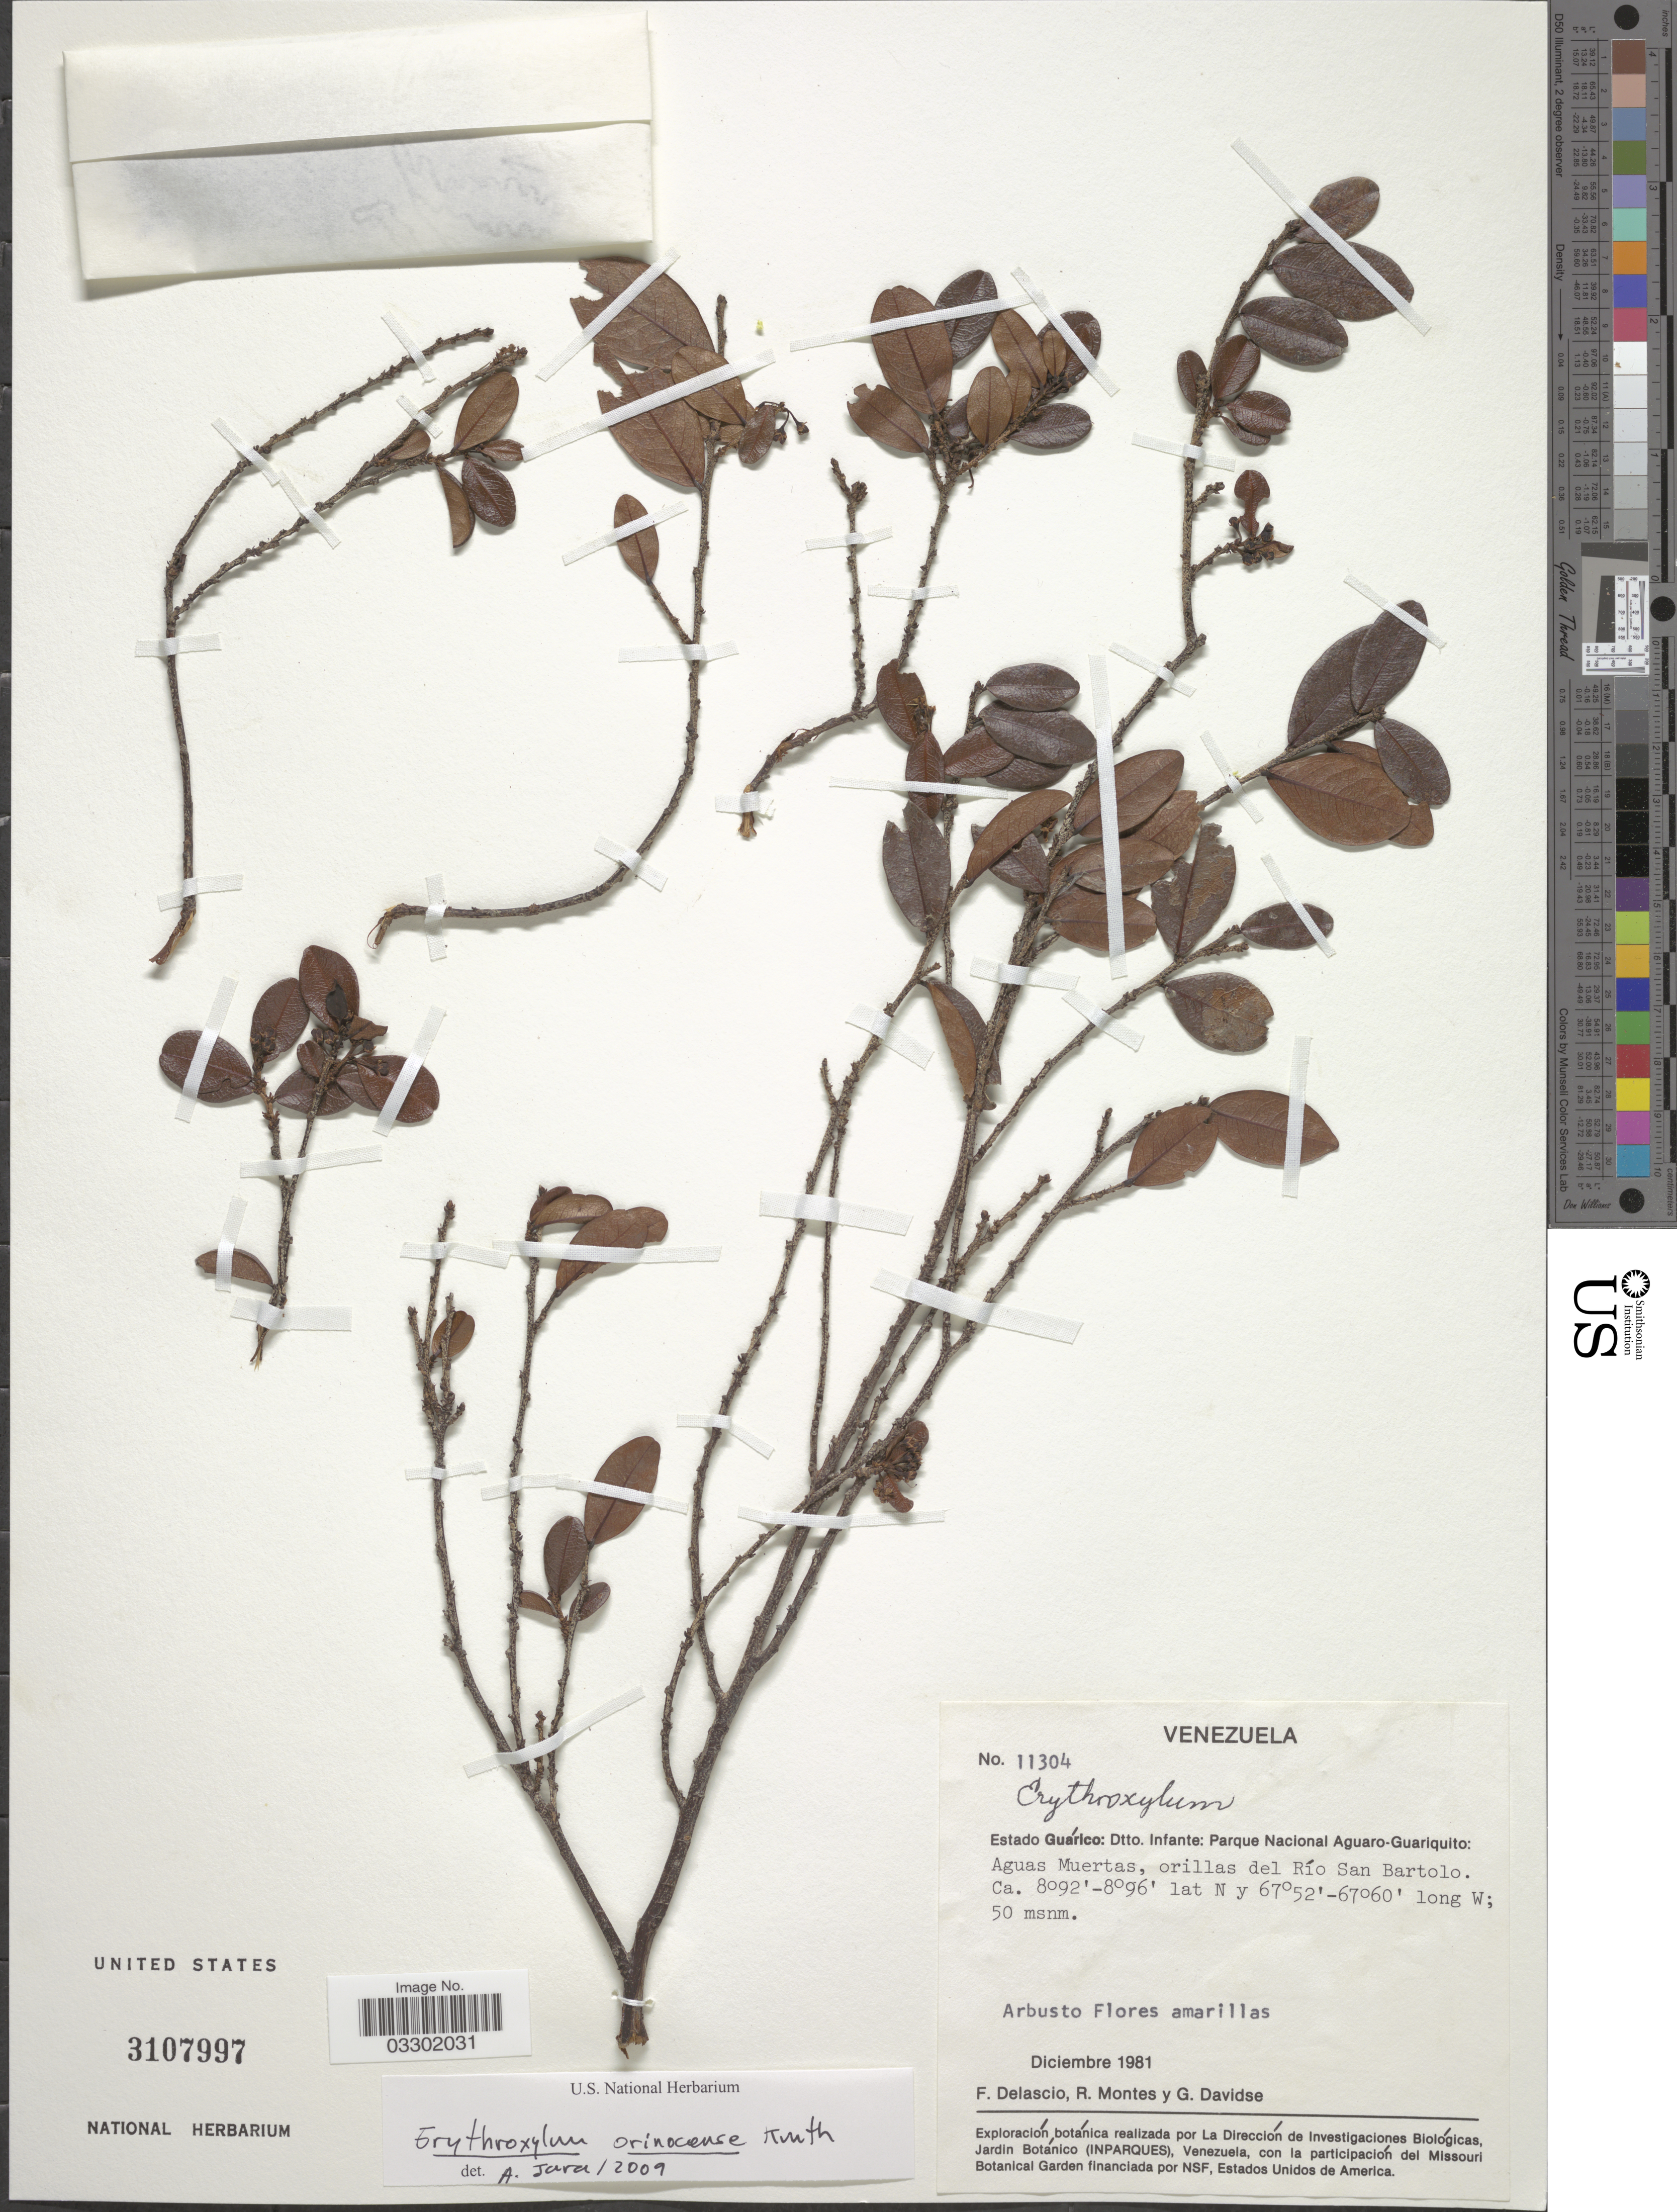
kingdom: Plantae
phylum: Tracheophyta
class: Magnoliopsida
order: Malpighiales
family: Erythroxylaceae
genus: Erythroxylum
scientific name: Erythroxylum orinocense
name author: Kunth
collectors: F. Delascio C., R. Montes & G. Davidse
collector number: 11304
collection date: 1981-12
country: Venezuela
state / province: Guárico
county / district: Leonardo Infante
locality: Dtto. Infante: Parque Nacional Aguaro-Guariquito: Aguas Muertas, orillas del Río San Bartolo.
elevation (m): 50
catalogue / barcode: US 3107997